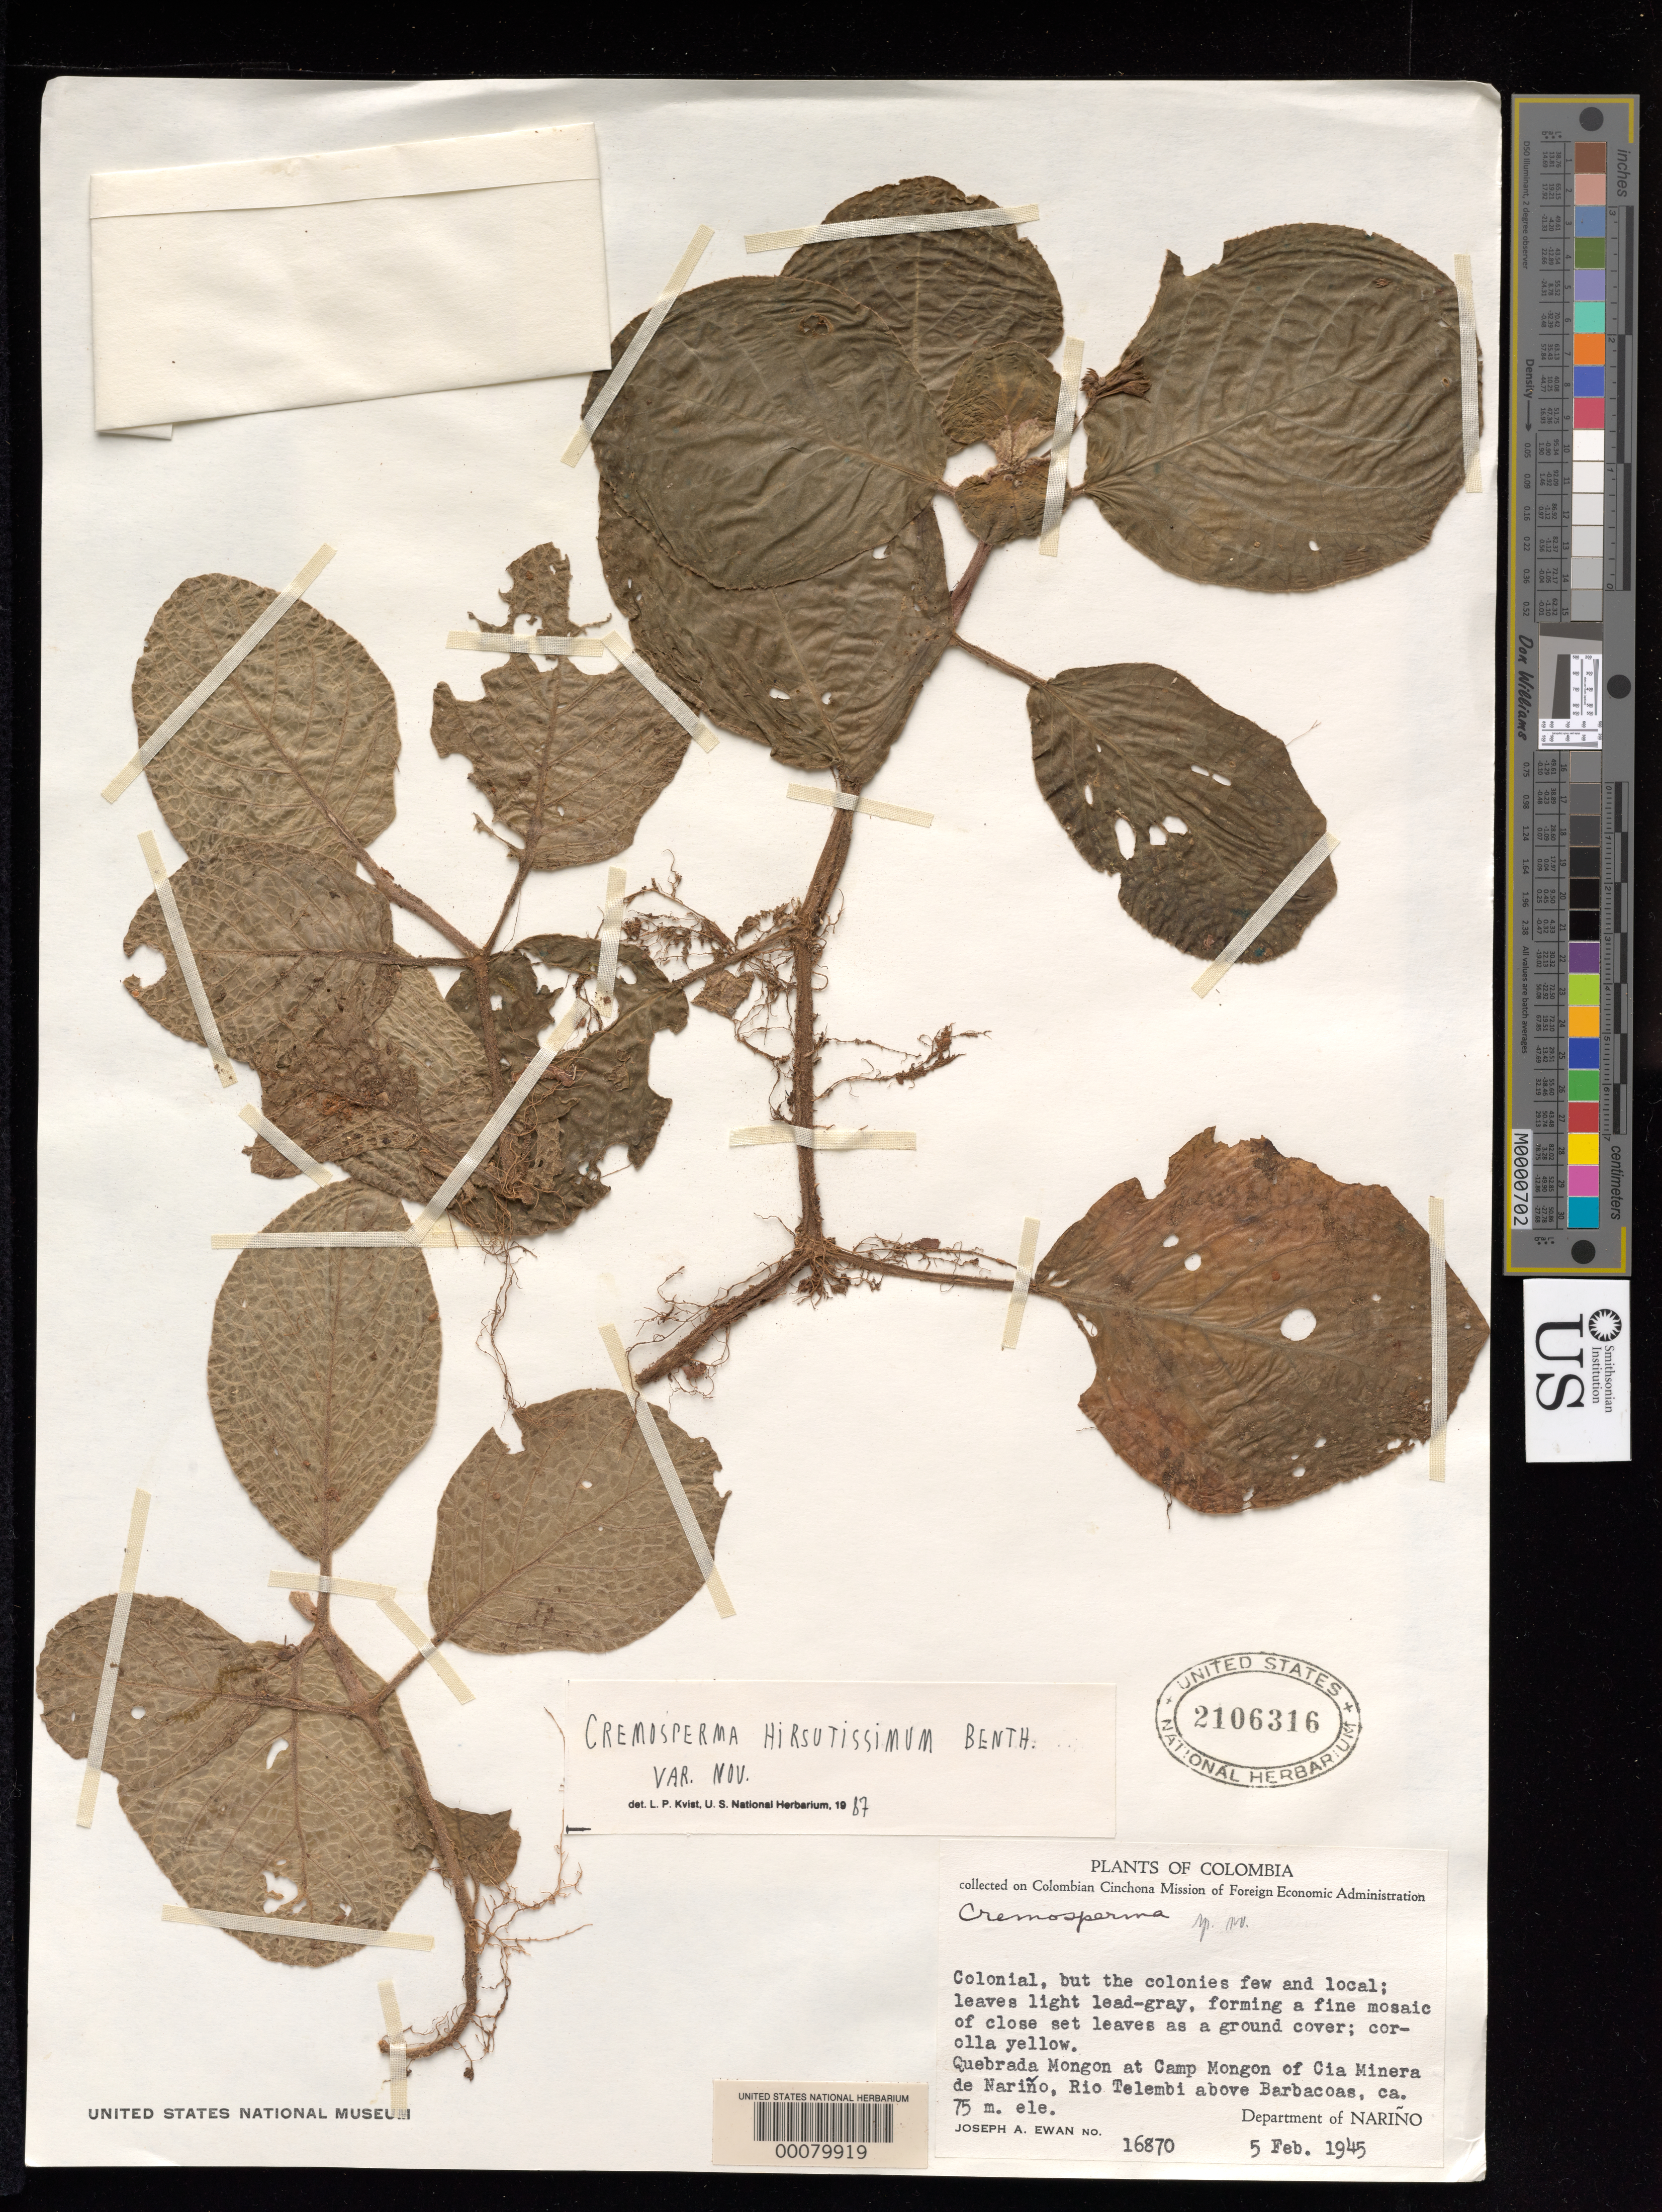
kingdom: Plantae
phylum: Tracheophyta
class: Magnoliopsida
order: Lamiales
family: Gesneriaceae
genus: Cremosperma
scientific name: Cremosperma hirsutissimum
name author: Benth.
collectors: J. A. Ewan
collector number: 16870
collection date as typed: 05 Feb 1945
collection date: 1945-02-05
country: Colombia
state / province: Nariño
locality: Quebrada Mongon at camp Mongon of Cia Minera de Narino, Rio Telembi above Barbacoas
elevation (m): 75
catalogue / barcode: US 2106316